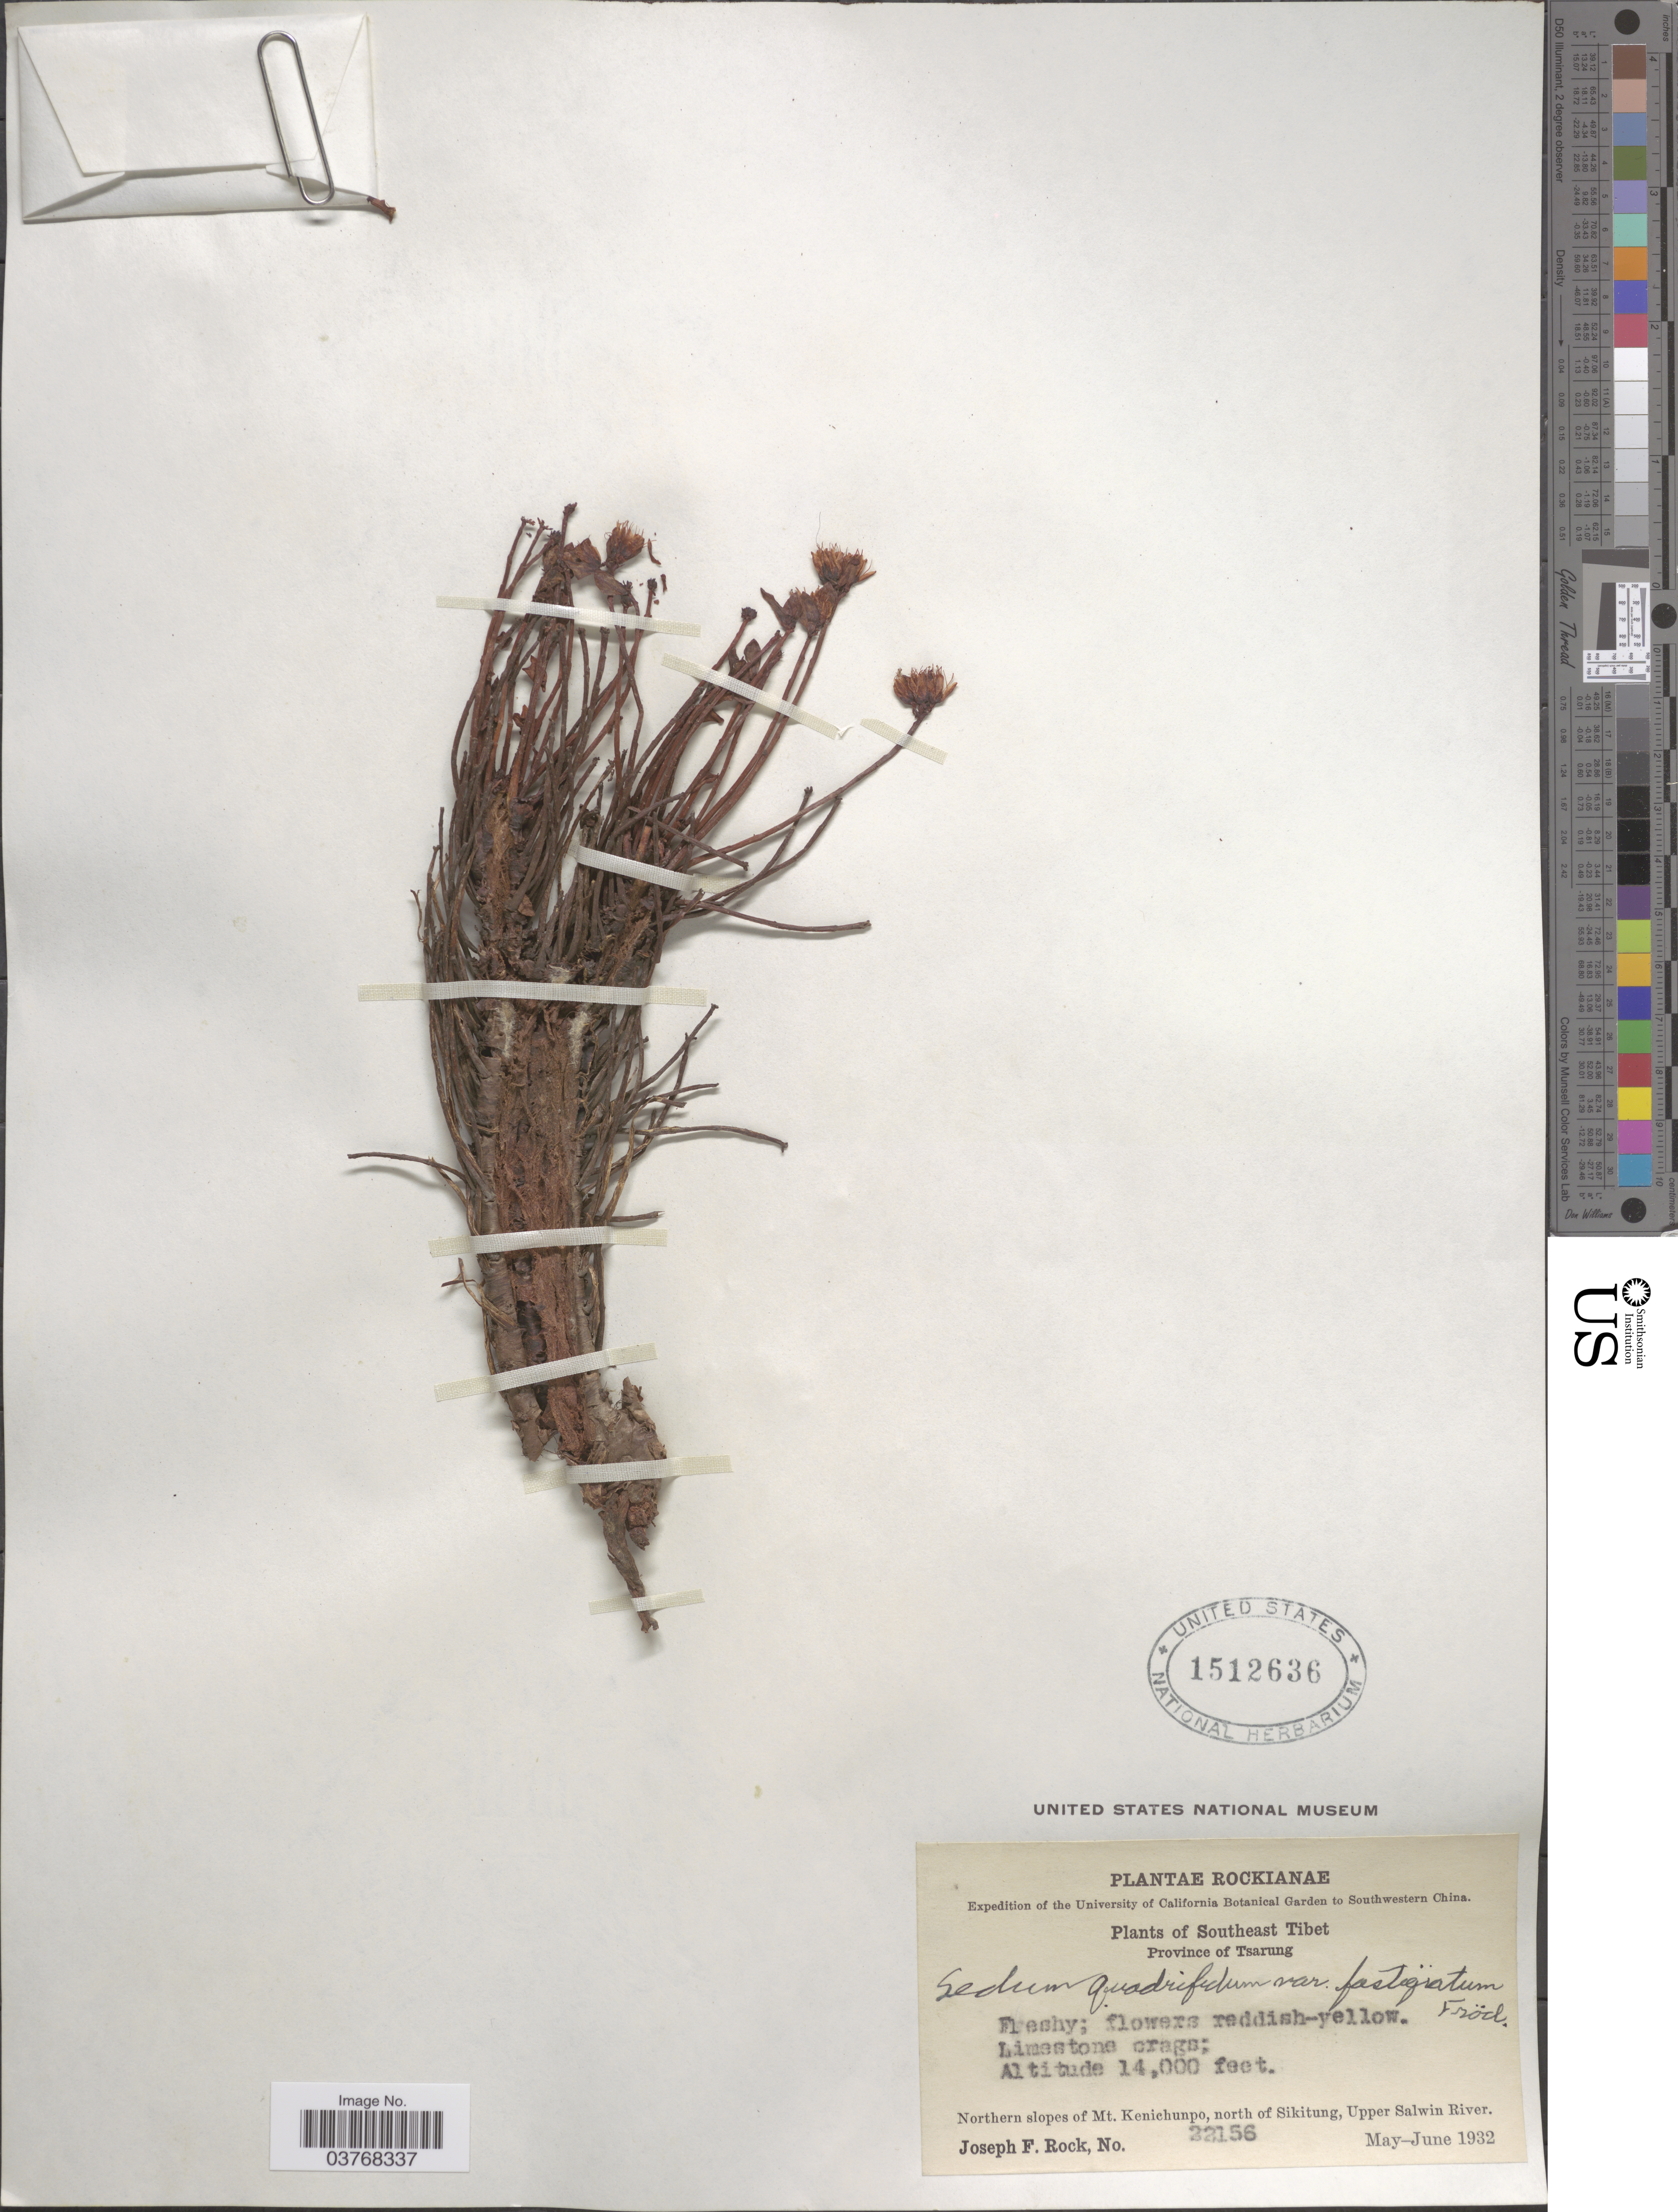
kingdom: Plantae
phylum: Tracheophyta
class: Magnoliopsida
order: Saxifragales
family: Crassulaceae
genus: Rhodiola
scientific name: Rhodiola fastigiata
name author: (Hook. f. & Thomson) S.H. Fu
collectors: J. F. Rock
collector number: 22156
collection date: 1932-05/1932-06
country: China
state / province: Xizang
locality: Southwestern China. Southeast Tibet. Province of Tsarung. Northern slopes of Mt. Kenichunpo, north Sikitung, Upper Salwin River.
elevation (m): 4267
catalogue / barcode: US 1512636